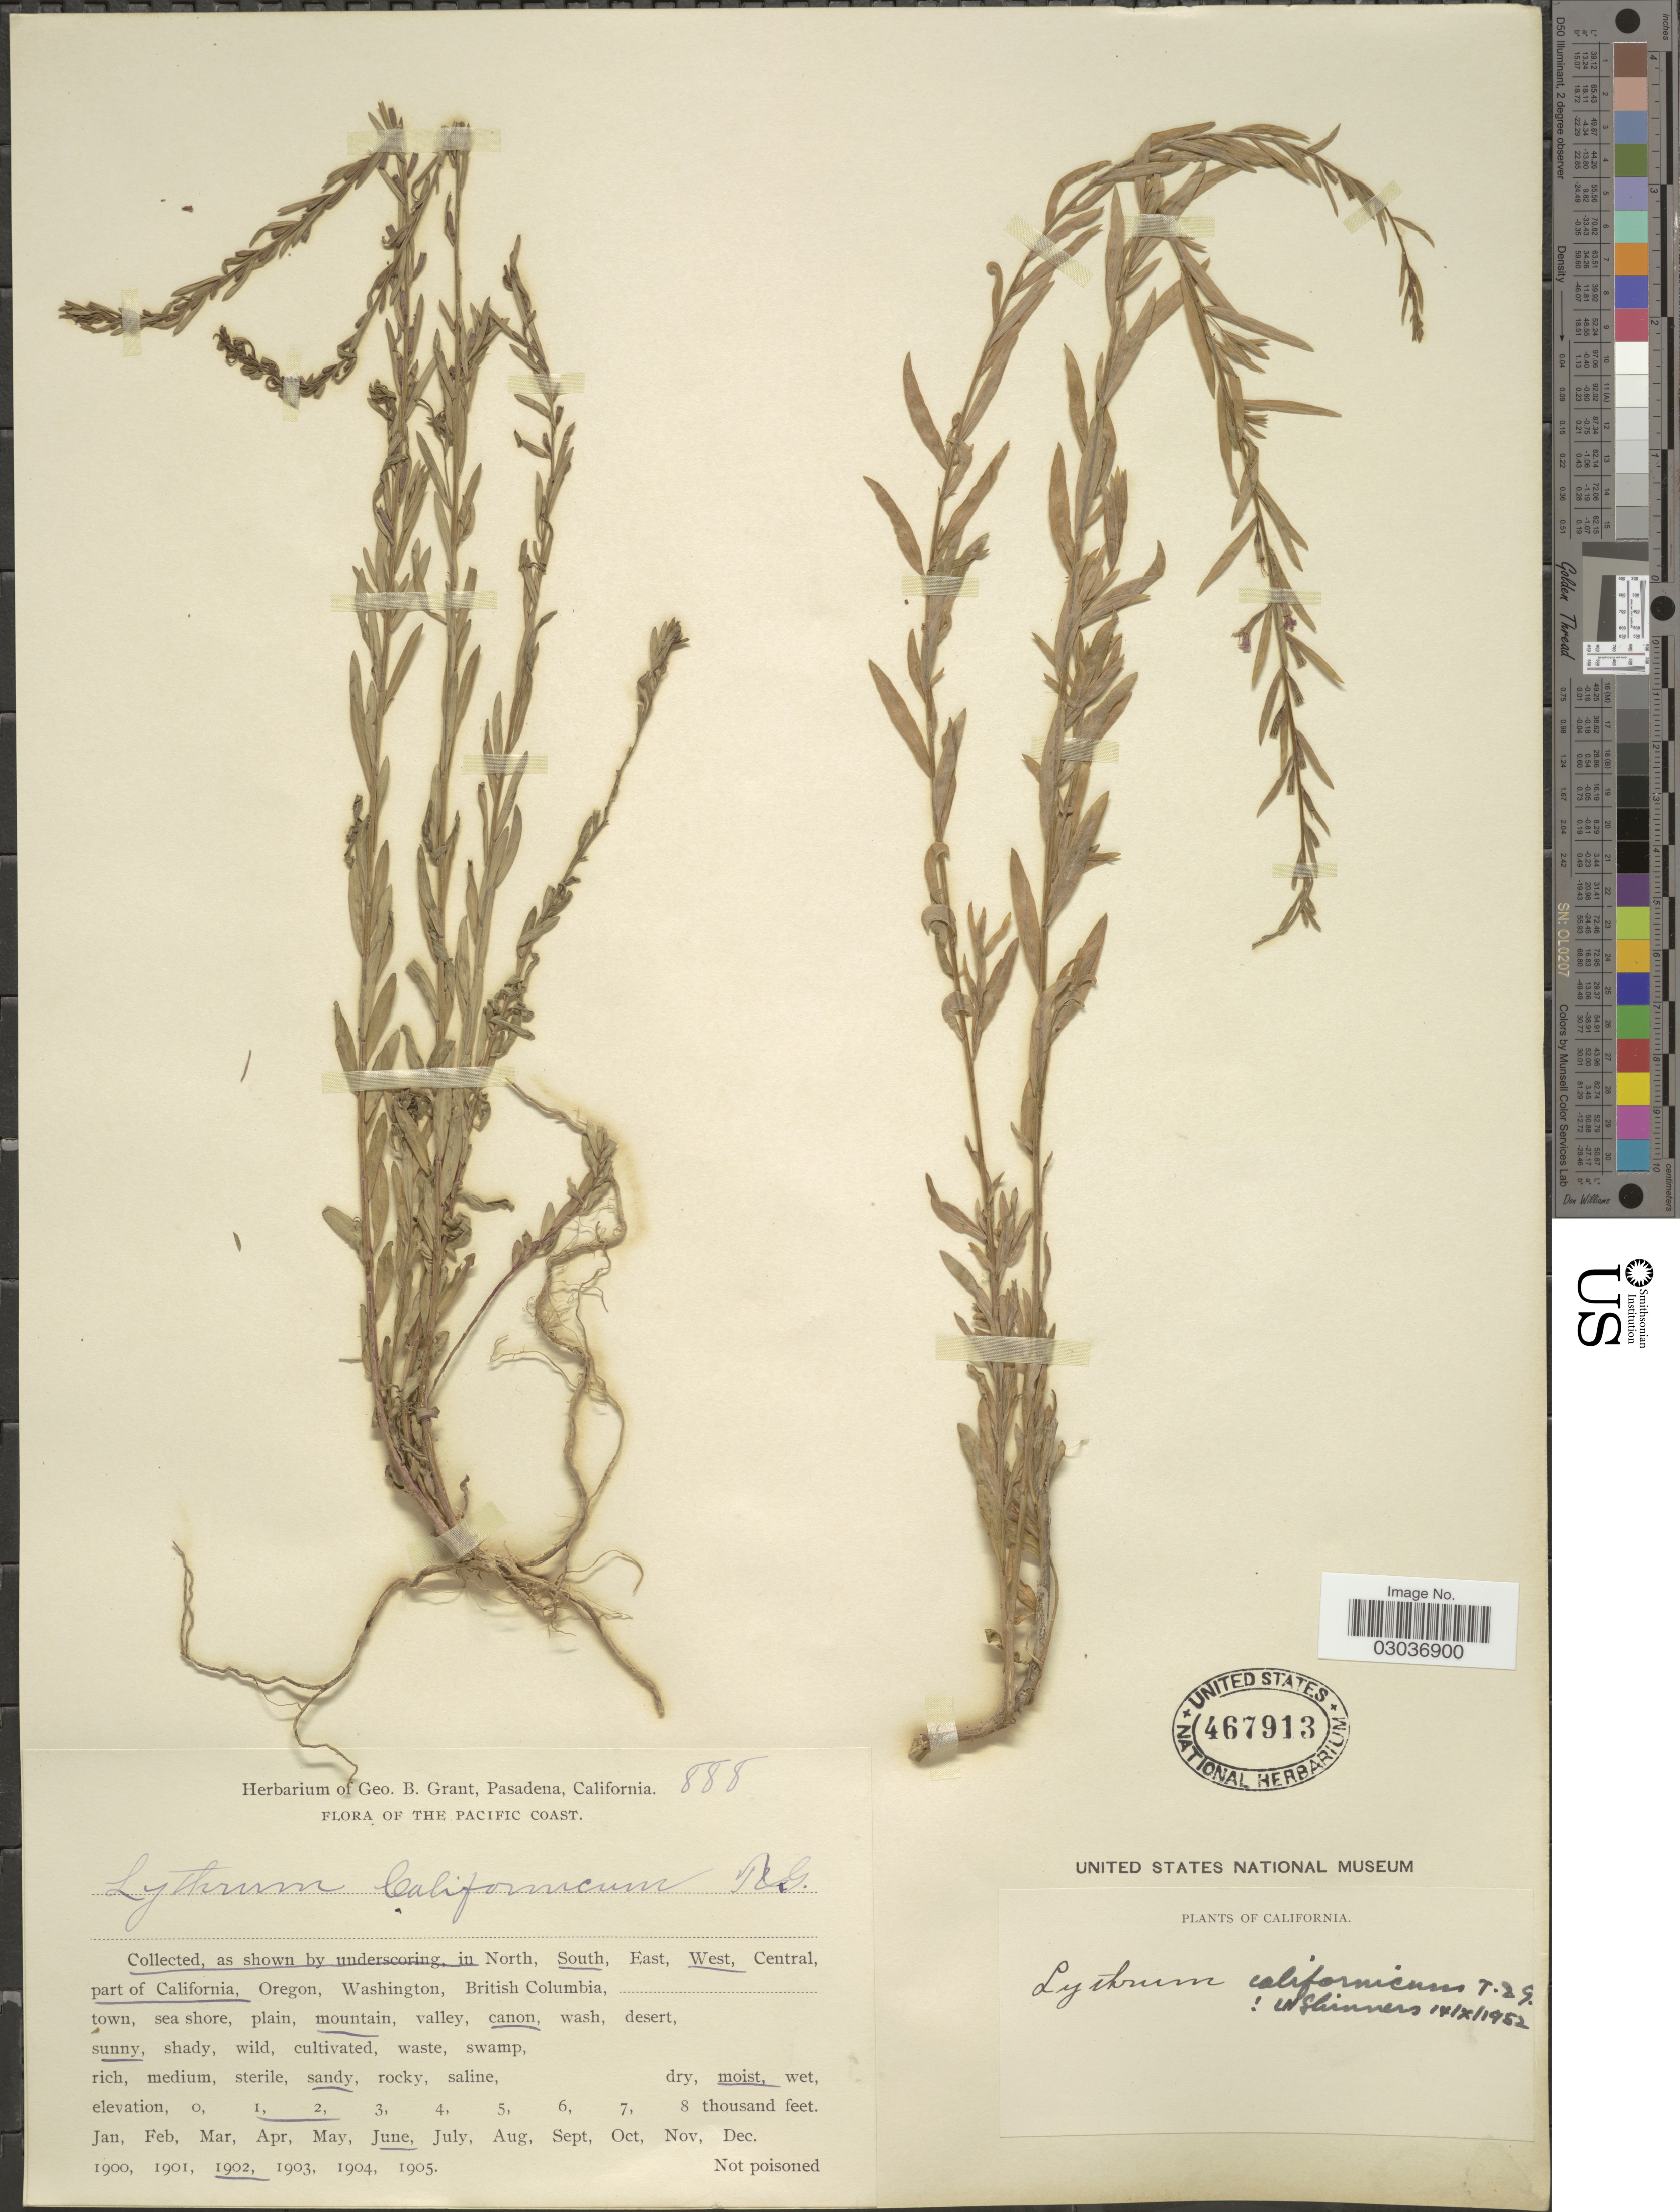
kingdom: Plantae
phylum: Tracheophyta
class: Magnoliopsida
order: Myrtales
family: Lythraceae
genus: Lythrum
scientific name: Lythrum californicum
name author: Torr. & A. Gray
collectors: ex herb. Geo. B. Grant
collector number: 888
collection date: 1902-06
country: United States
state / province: California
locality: In South, West part of California, The Pacific Coast.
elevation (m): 305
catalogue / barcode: US 467913